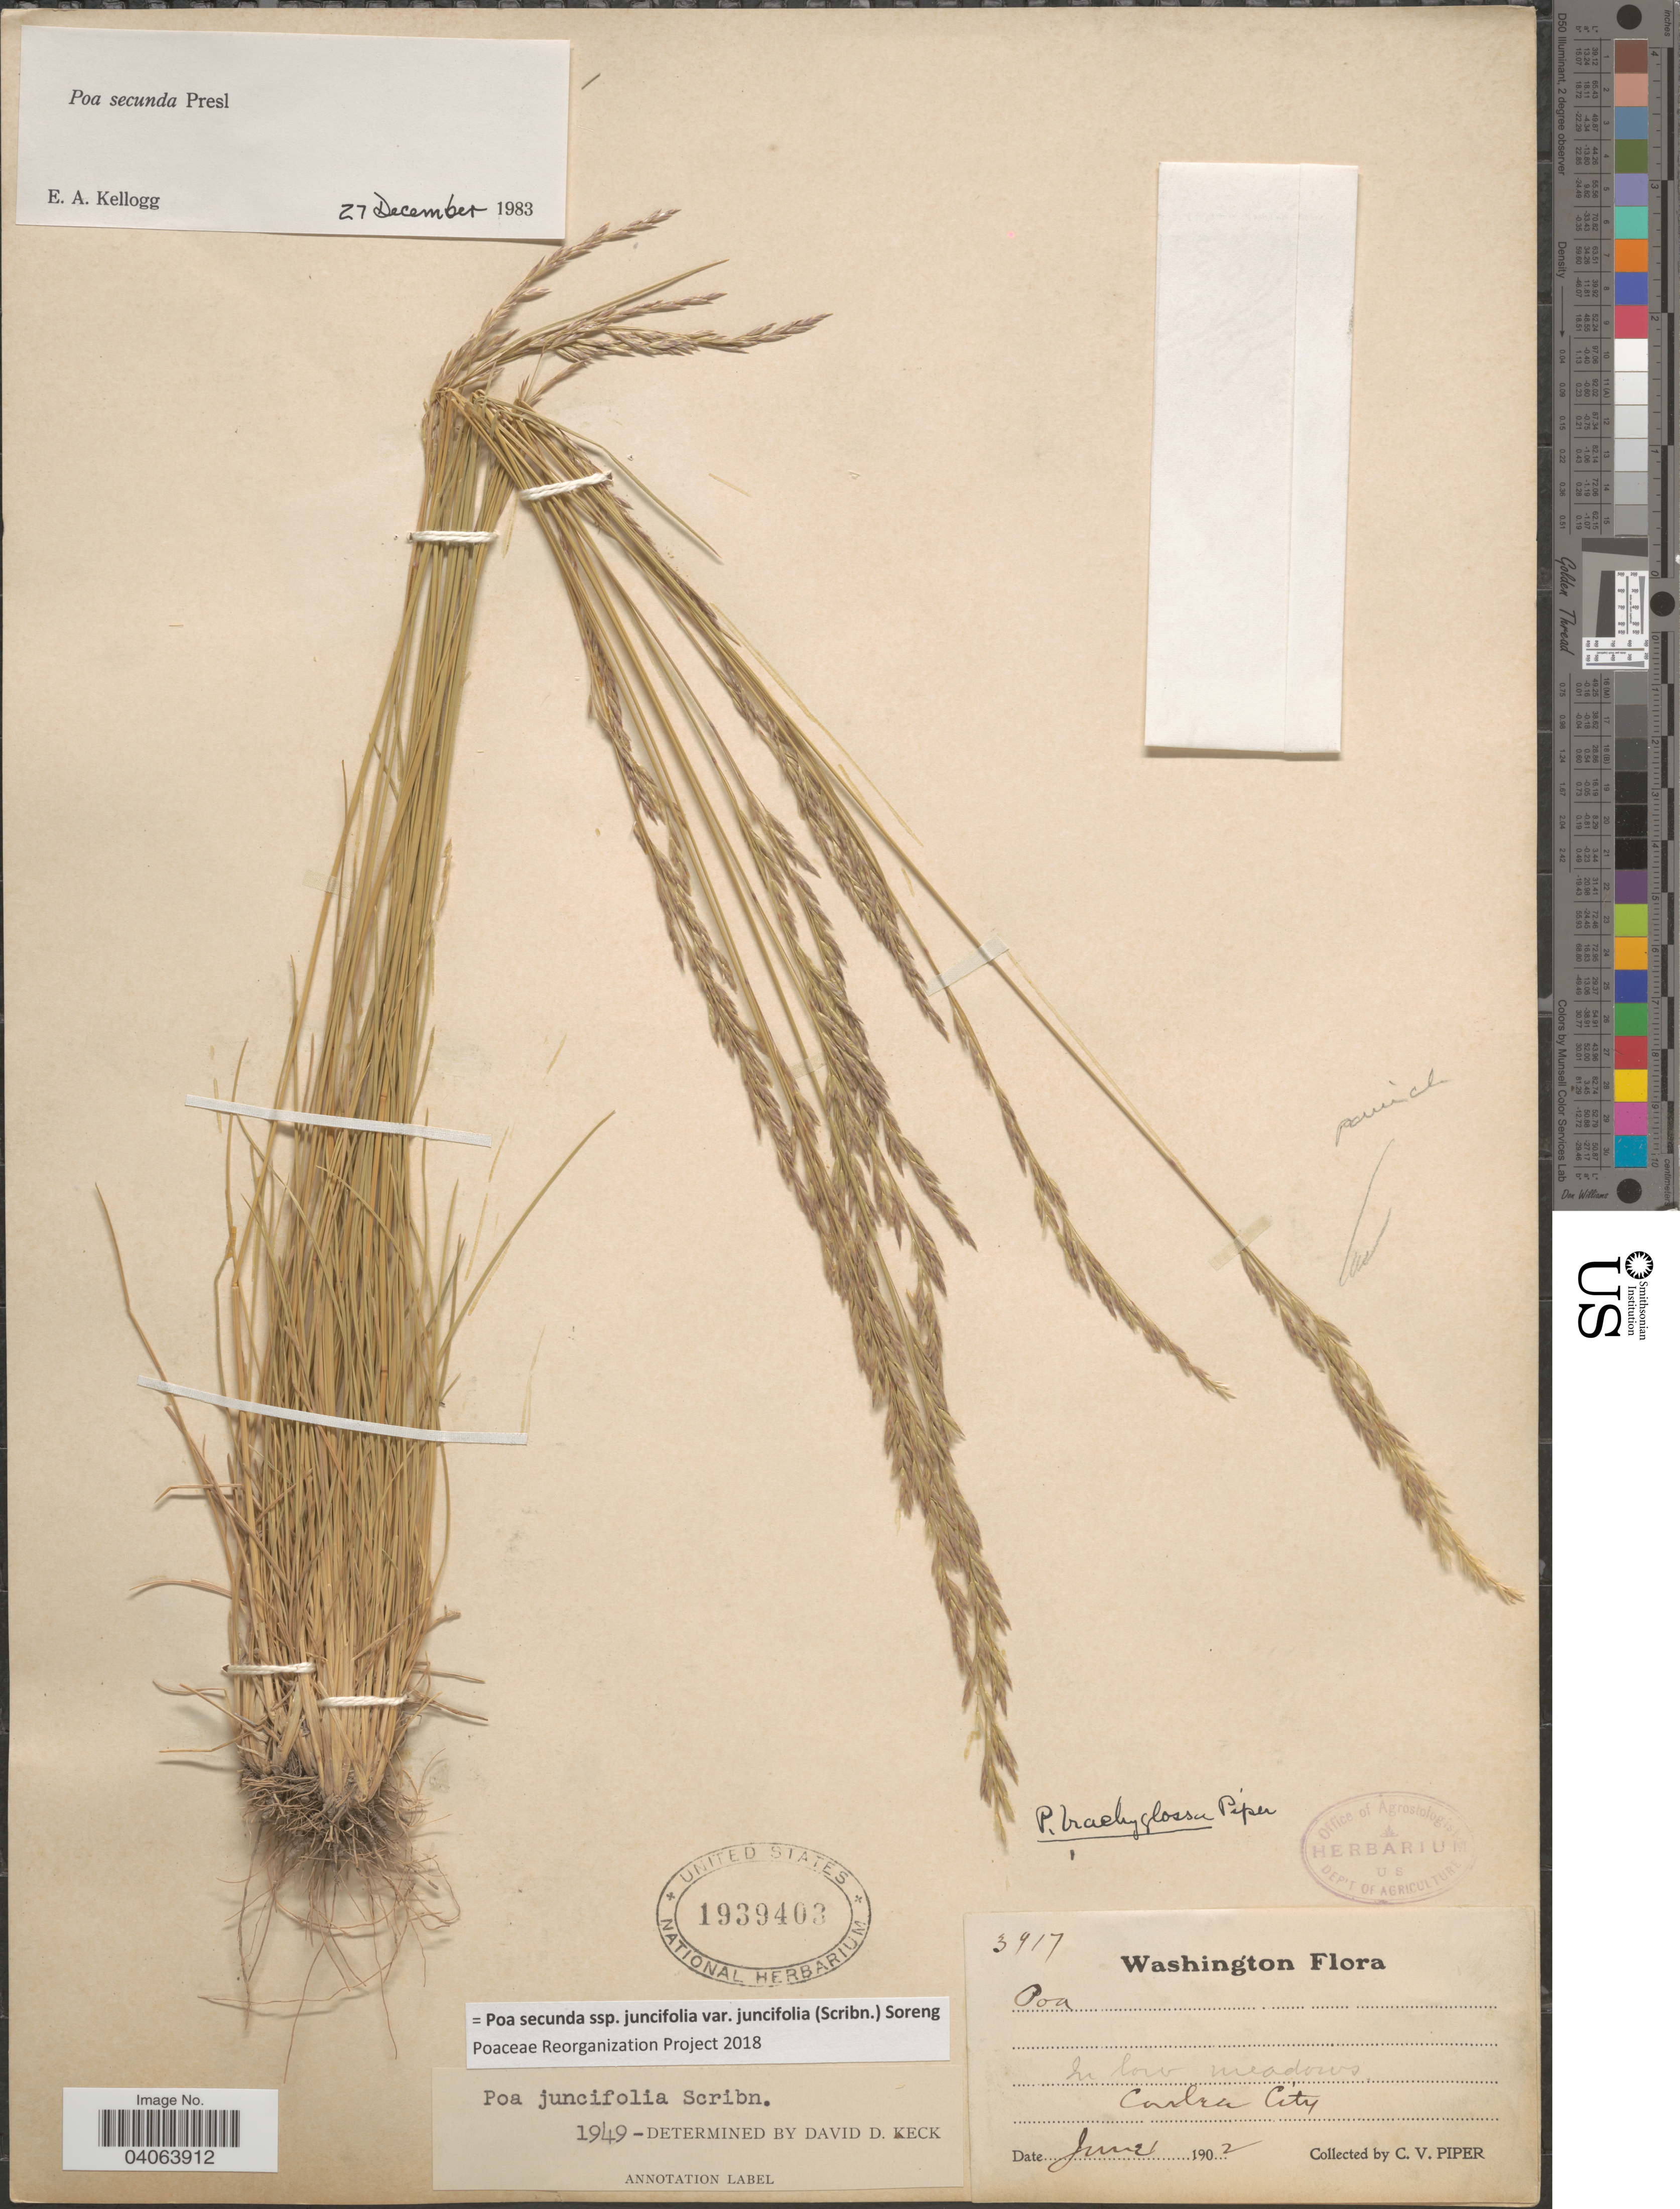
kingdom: Plantae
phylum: Tracheophyta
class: Liliopsida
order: Poales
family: Poaceae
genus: Poa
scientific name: Poa secunda subsp. juncifolia var. juncifolia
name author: (Scribn.) Soreng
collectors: C. V. Piper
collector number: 3917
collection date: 1902-06-21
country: United States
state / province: Washington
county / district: Grant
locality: Coulee City.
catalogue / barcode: US 1939403